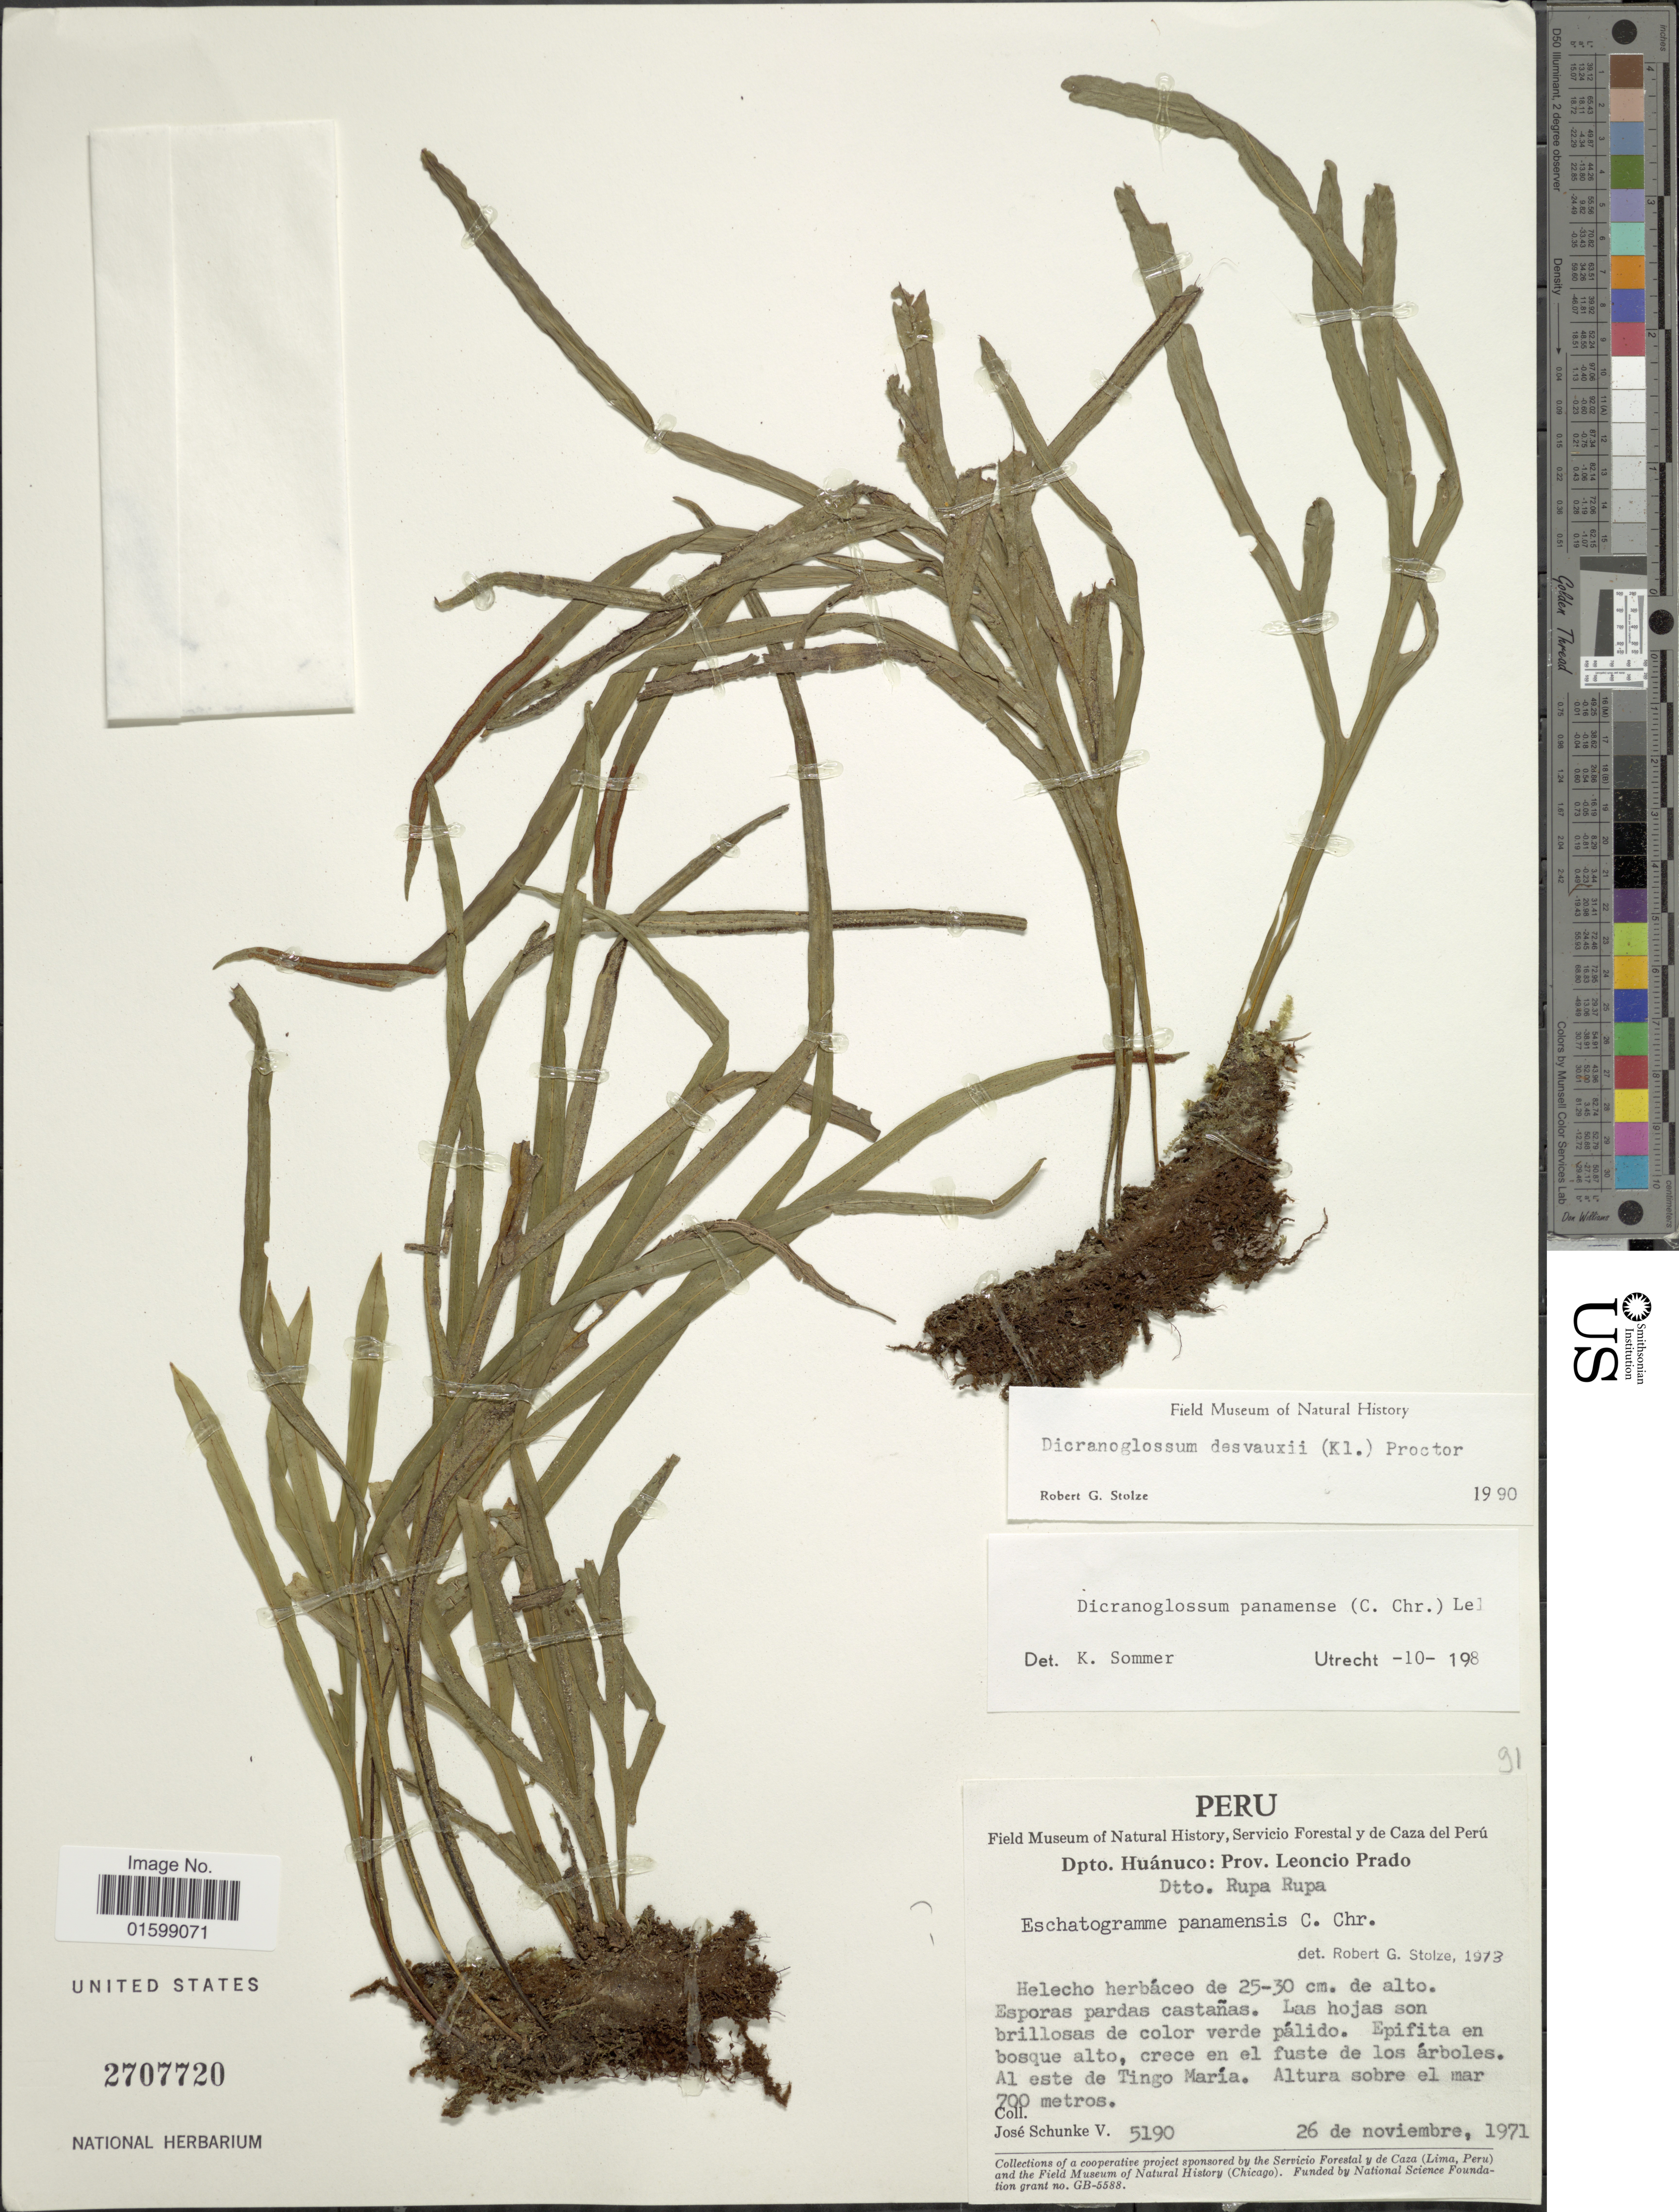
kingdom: Plantae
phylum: Tracheophyta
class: Polypodiopsida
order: Polypodiales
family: Polypodiaceae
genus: Pleopeltis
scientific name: Pleopeltis desvauxii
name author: (Klotzsch) Salino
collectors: J. Schunke Vigo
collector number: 5190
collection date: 1971-11-26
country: Peru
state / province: Huánuco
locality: Prov. de Leoncio Prado, Dtto. Rupa Rupa, esporas pardas castañas, las hojas son brillosas de color cerde pálido, epifita en bosque alto, crece en el fuste de los árboles, al este de Tingo María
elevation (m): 700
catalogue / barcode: US 2707720